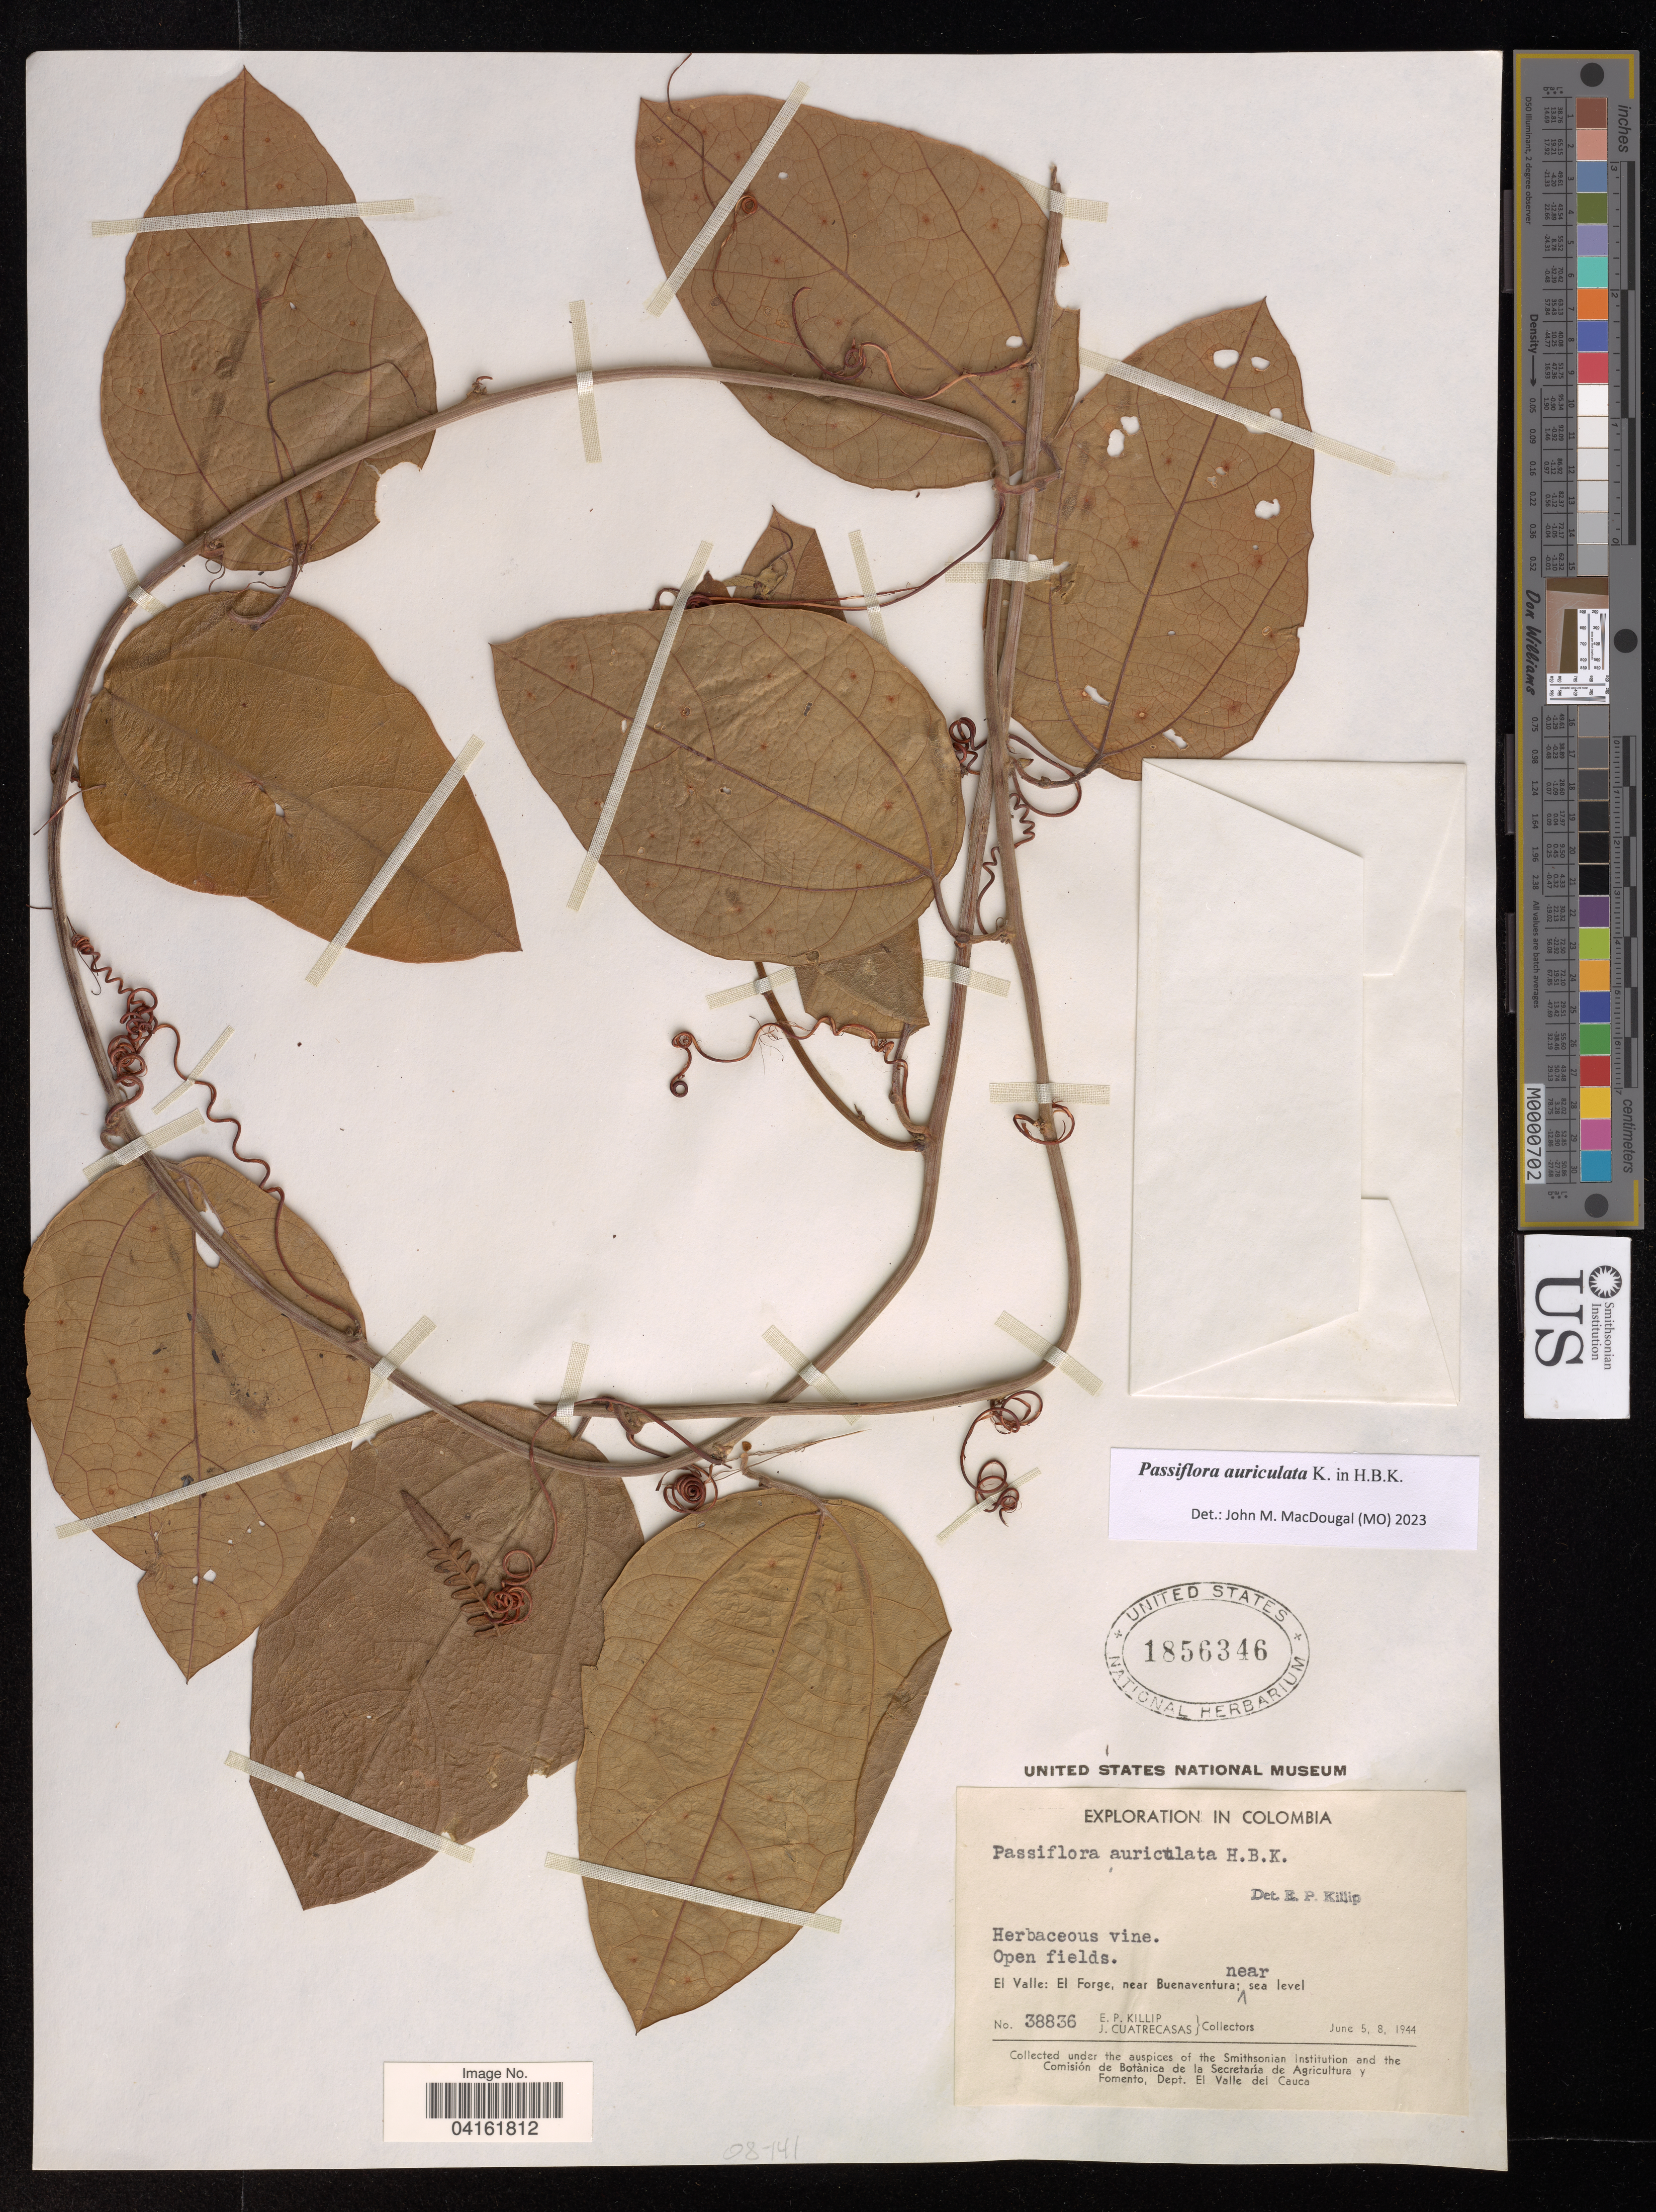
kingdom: Plantae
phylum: Tracheophyta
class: Magnoliopsida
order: Malpighiales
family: Passifloraceae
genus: Passiflora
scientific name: Passiflora auriculata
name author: Kunth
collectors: E. P. Killip & J. Cuatrecasas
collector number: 38836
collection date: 1944-06-05/1944-06-08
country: Colombia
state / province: Valle del Cauca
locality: El Valle: El Forge, near Buenaventura.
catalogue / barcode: US 1856346